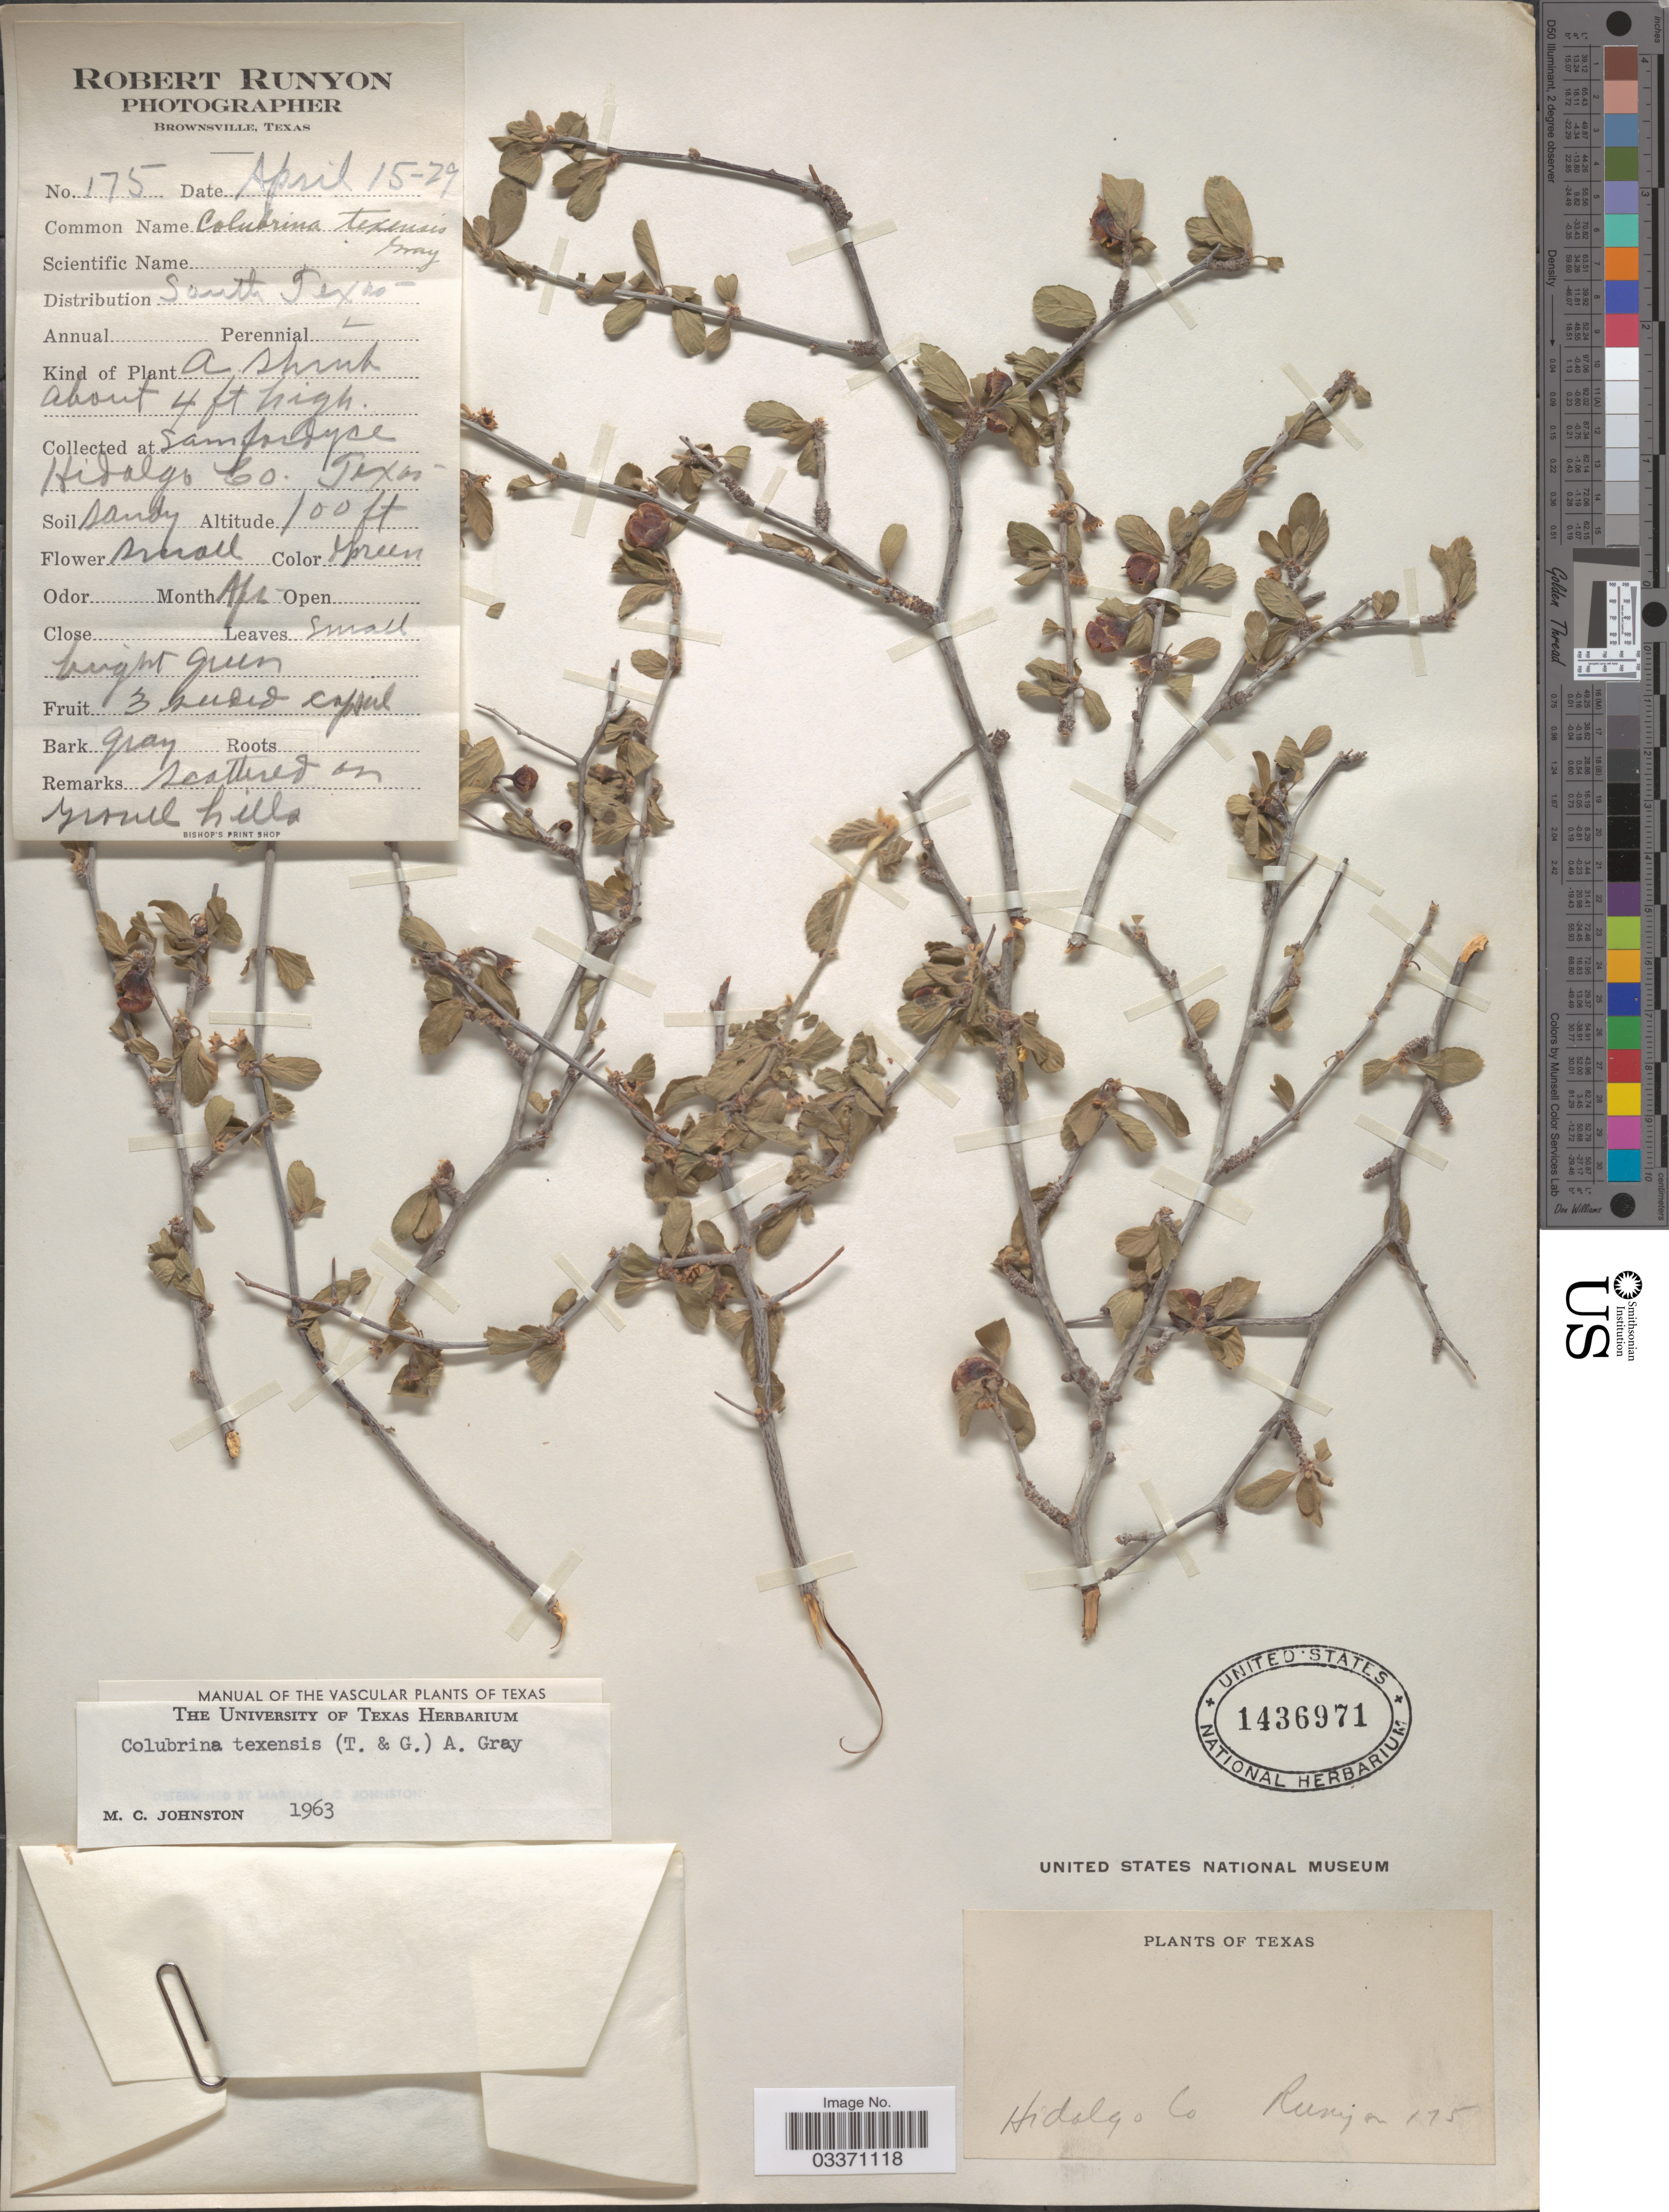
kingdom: Plantae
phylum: Tracheophyta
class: Magnoliopsida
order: Rosales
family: Rhamnaceae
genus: Colubrina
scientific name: Colubrina texensis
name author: (Torr. & A. Gray) A. Gray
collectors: R. Runyon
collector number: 175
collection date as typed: Transcribed d/m/y: 15/4/29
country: United States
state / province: Texas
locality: Sam Fordyce, Hidalgo Co.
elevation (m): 30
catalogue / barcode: US 1436971